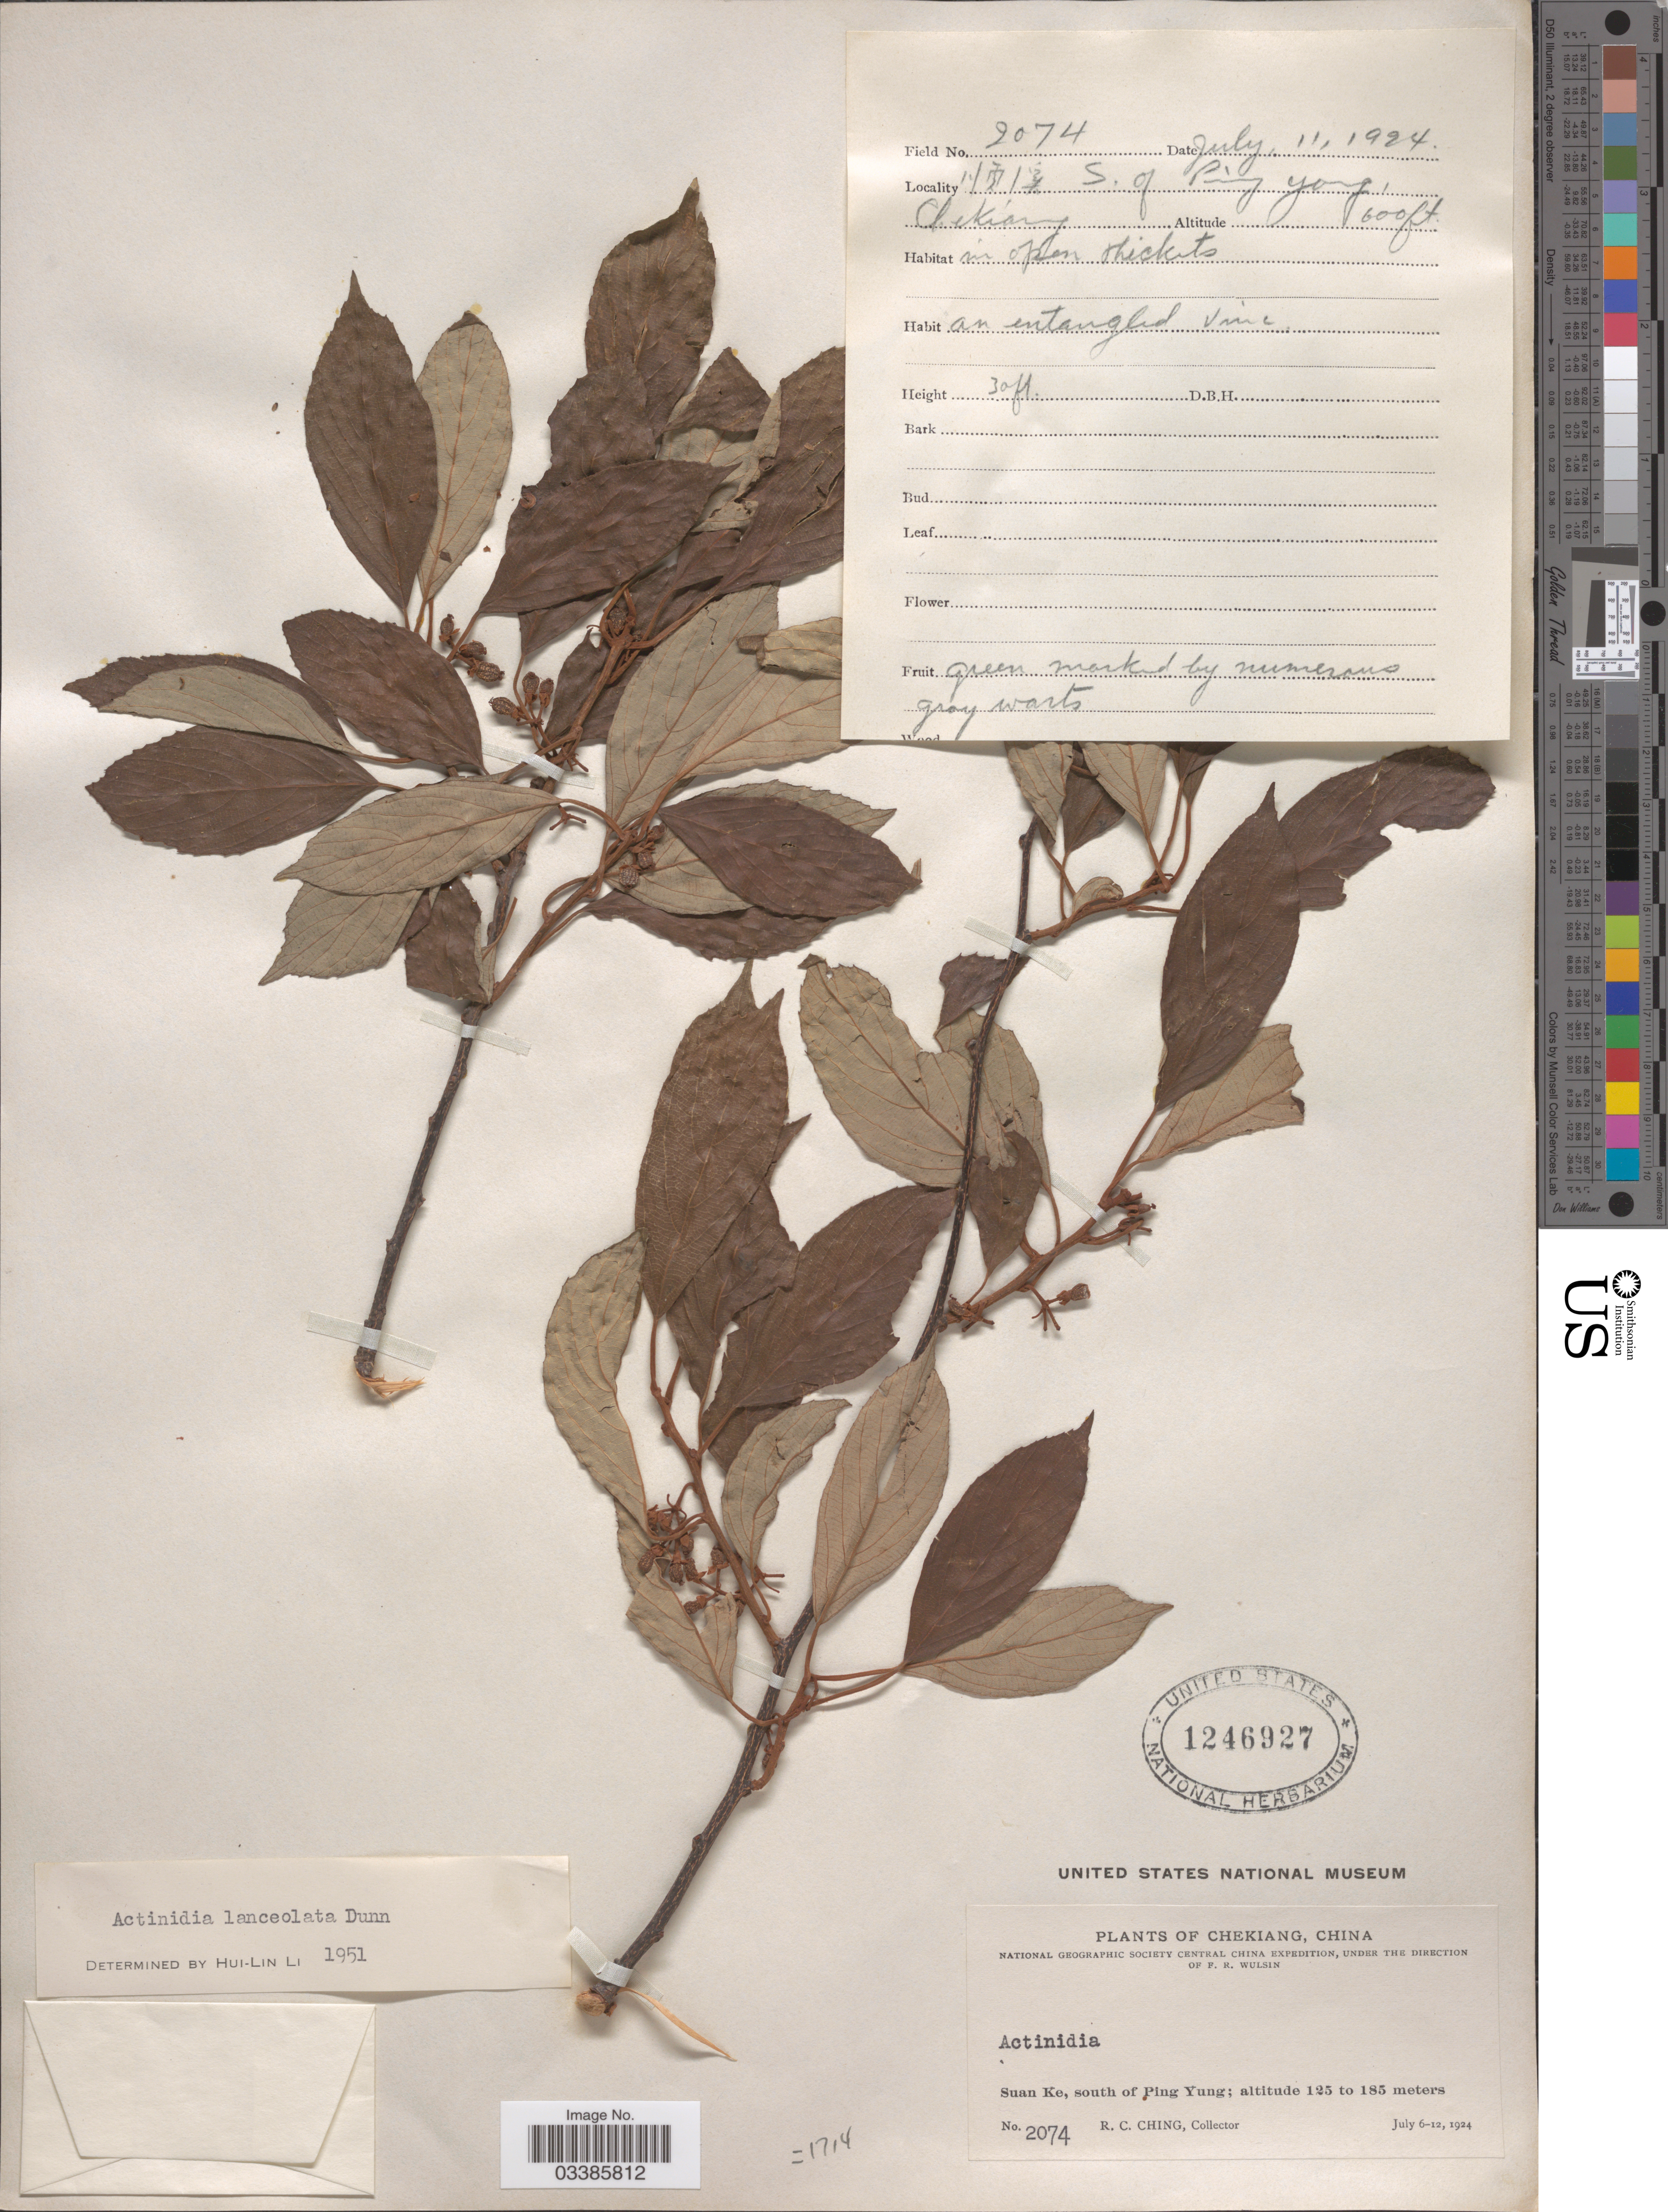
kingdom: Plantae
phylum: Tracheophyta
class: Magnoliopsida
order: Ericales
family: Actinidiaceae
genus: Actinidia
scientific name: Actinidia lanceolata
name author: Dunn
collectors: R. C. Ching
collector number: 2074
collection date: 1924-07-11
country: China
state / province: Zhejiang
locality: Chekiang. Suan Ke, south of Ping Yung.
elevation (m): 183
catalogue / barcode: US 1246927